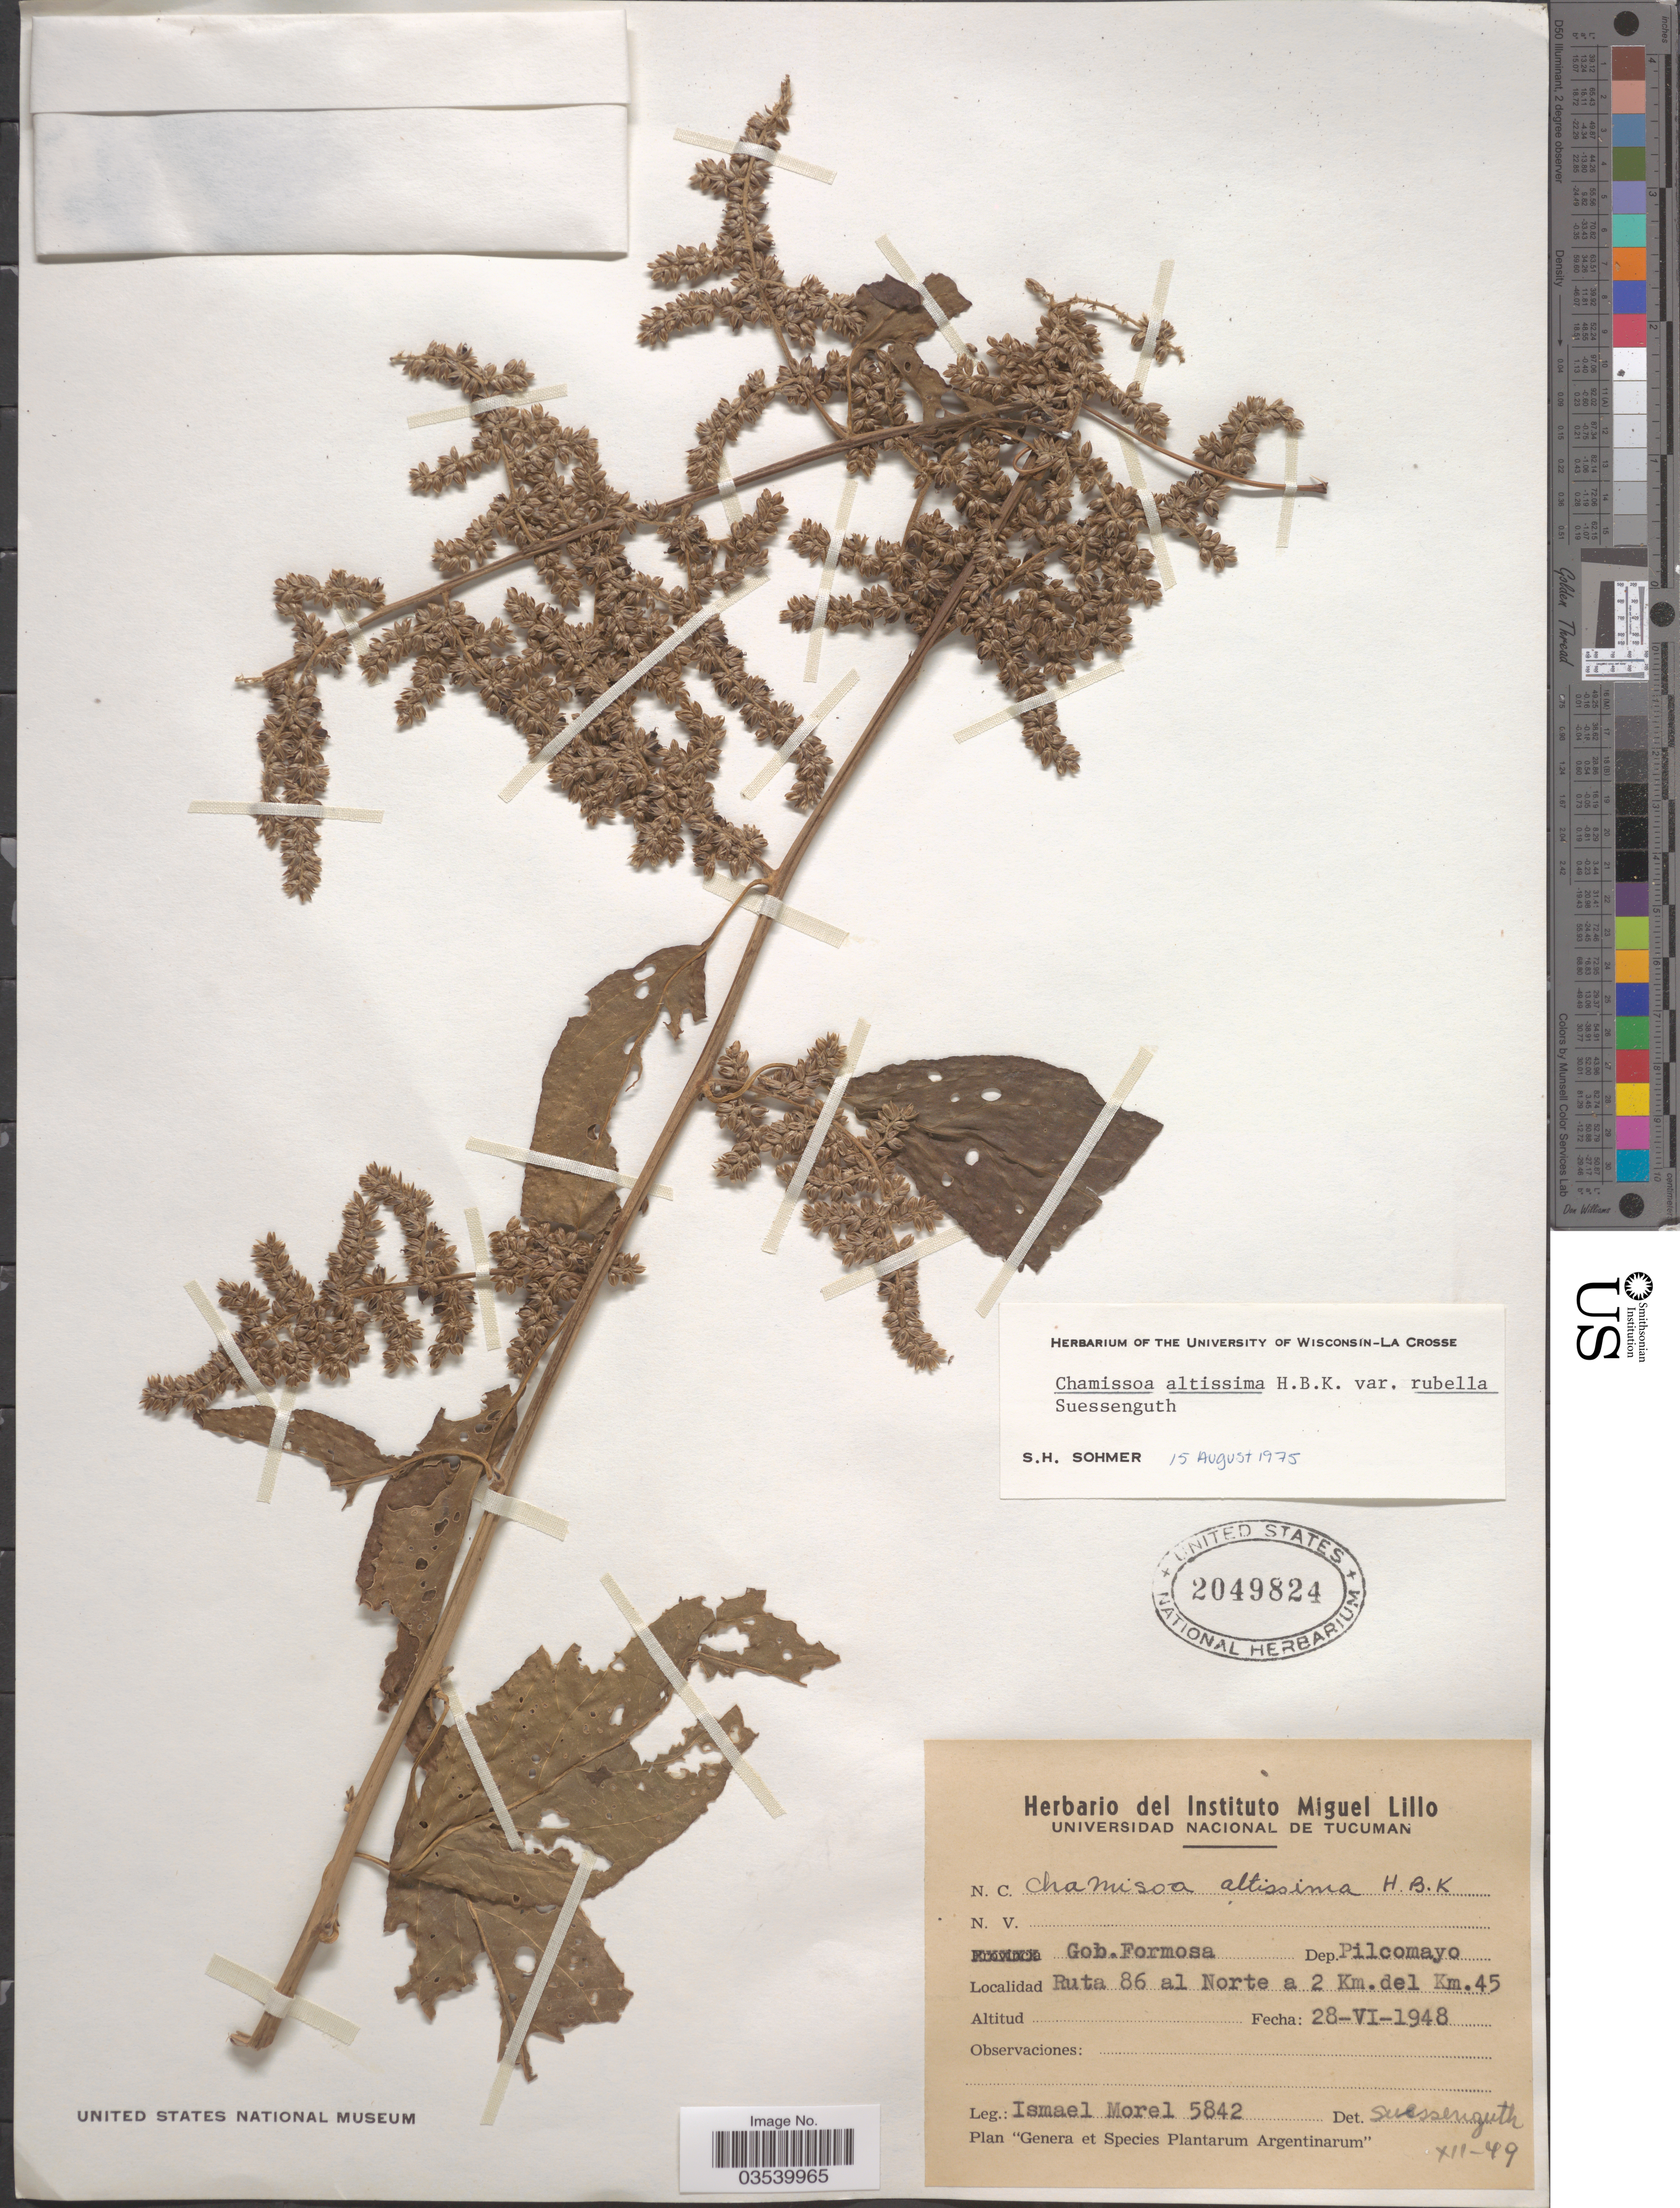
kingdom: Plantae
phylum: Tracheophyta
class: Magnoliopsida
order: Caryophyllales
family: Amaranthaceae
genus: Chamissoa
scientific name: Chamissoa altissima var. rubella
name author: Suess.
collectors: I. Morel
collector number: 5842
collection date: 1948-06-28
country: Argentina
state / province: Formosa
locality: Gob. Formosa. Dep. Pilcomayo. Ruta 86 al Norte a 2 Km. del Km. 45.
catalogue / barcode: US 2049824